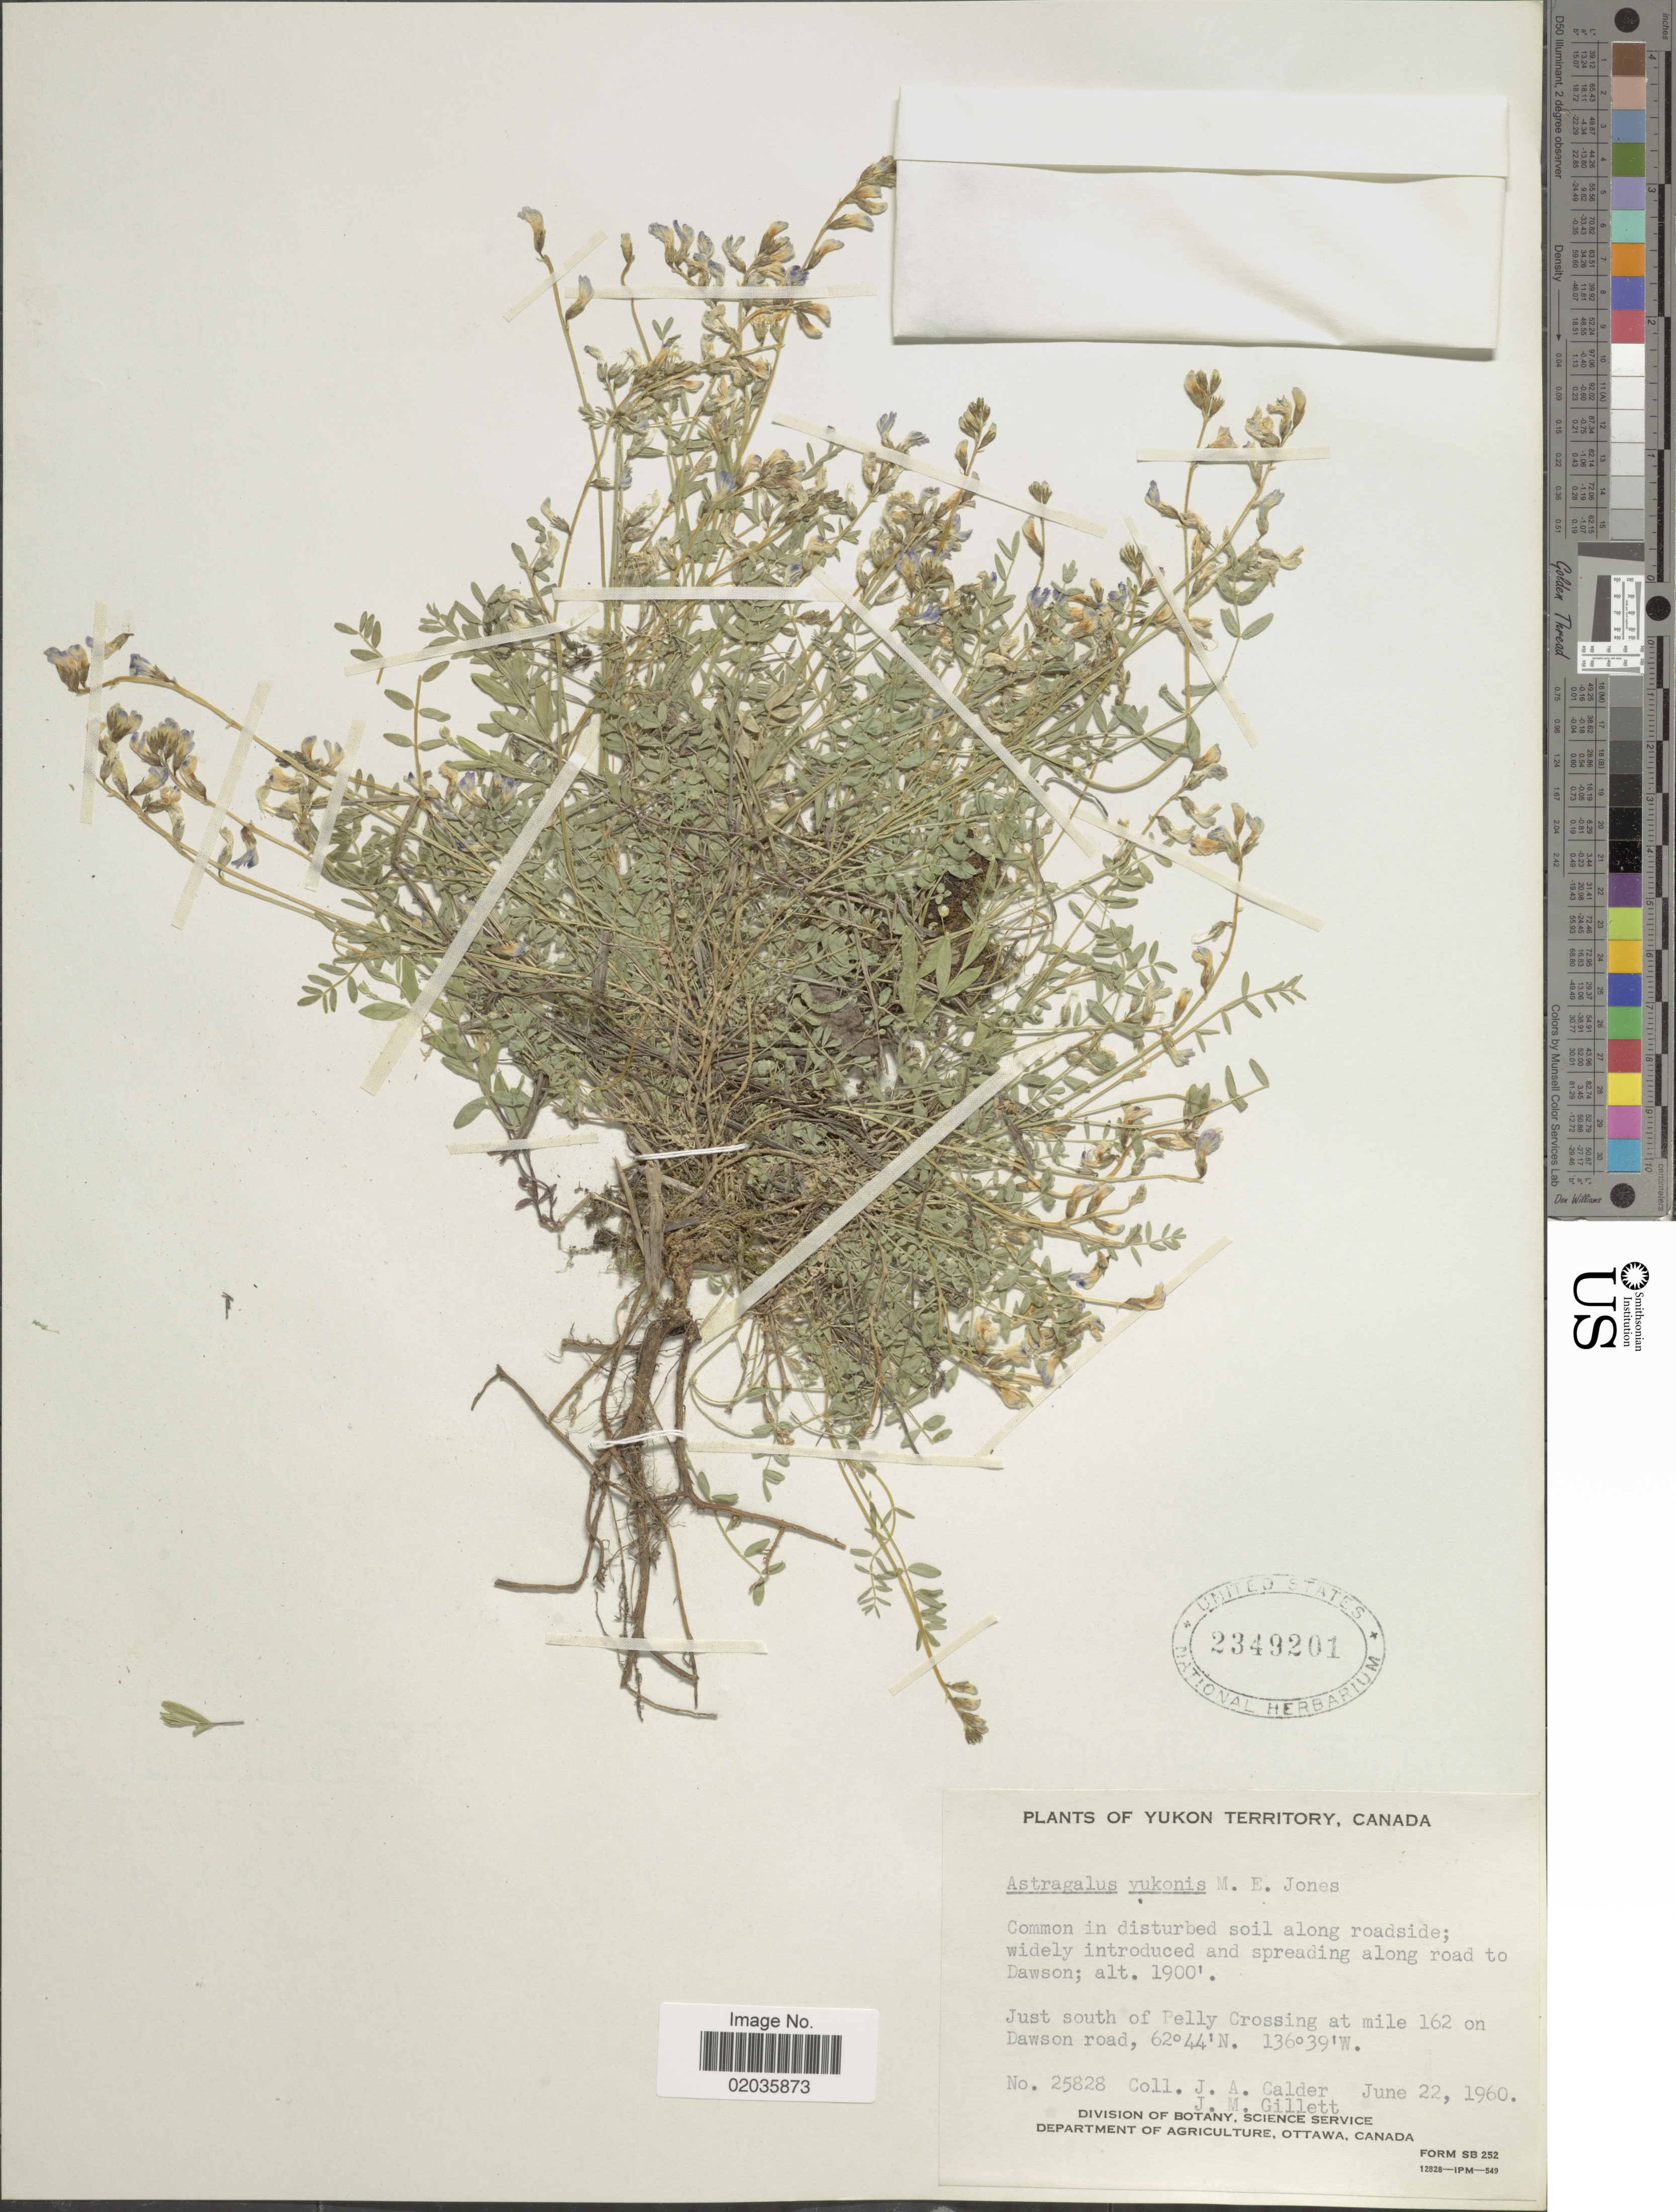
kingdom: Plantae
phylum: Tracheophyta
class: Magnoliopsida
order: Fabales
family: Fabaceae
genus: Astragalus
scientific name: Astragalus yukonis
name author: M.E. Jones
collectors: J. A. Calder & J. M. Gillett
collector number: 25828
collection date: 1960-06-22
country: Canada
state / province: Yukon Territory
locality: Along roadside, widely introduced and spreading along road to Dawson, just south of Pelly Crossing at mile 162 on Dawson Road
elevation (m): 579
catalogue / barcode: US 2349201